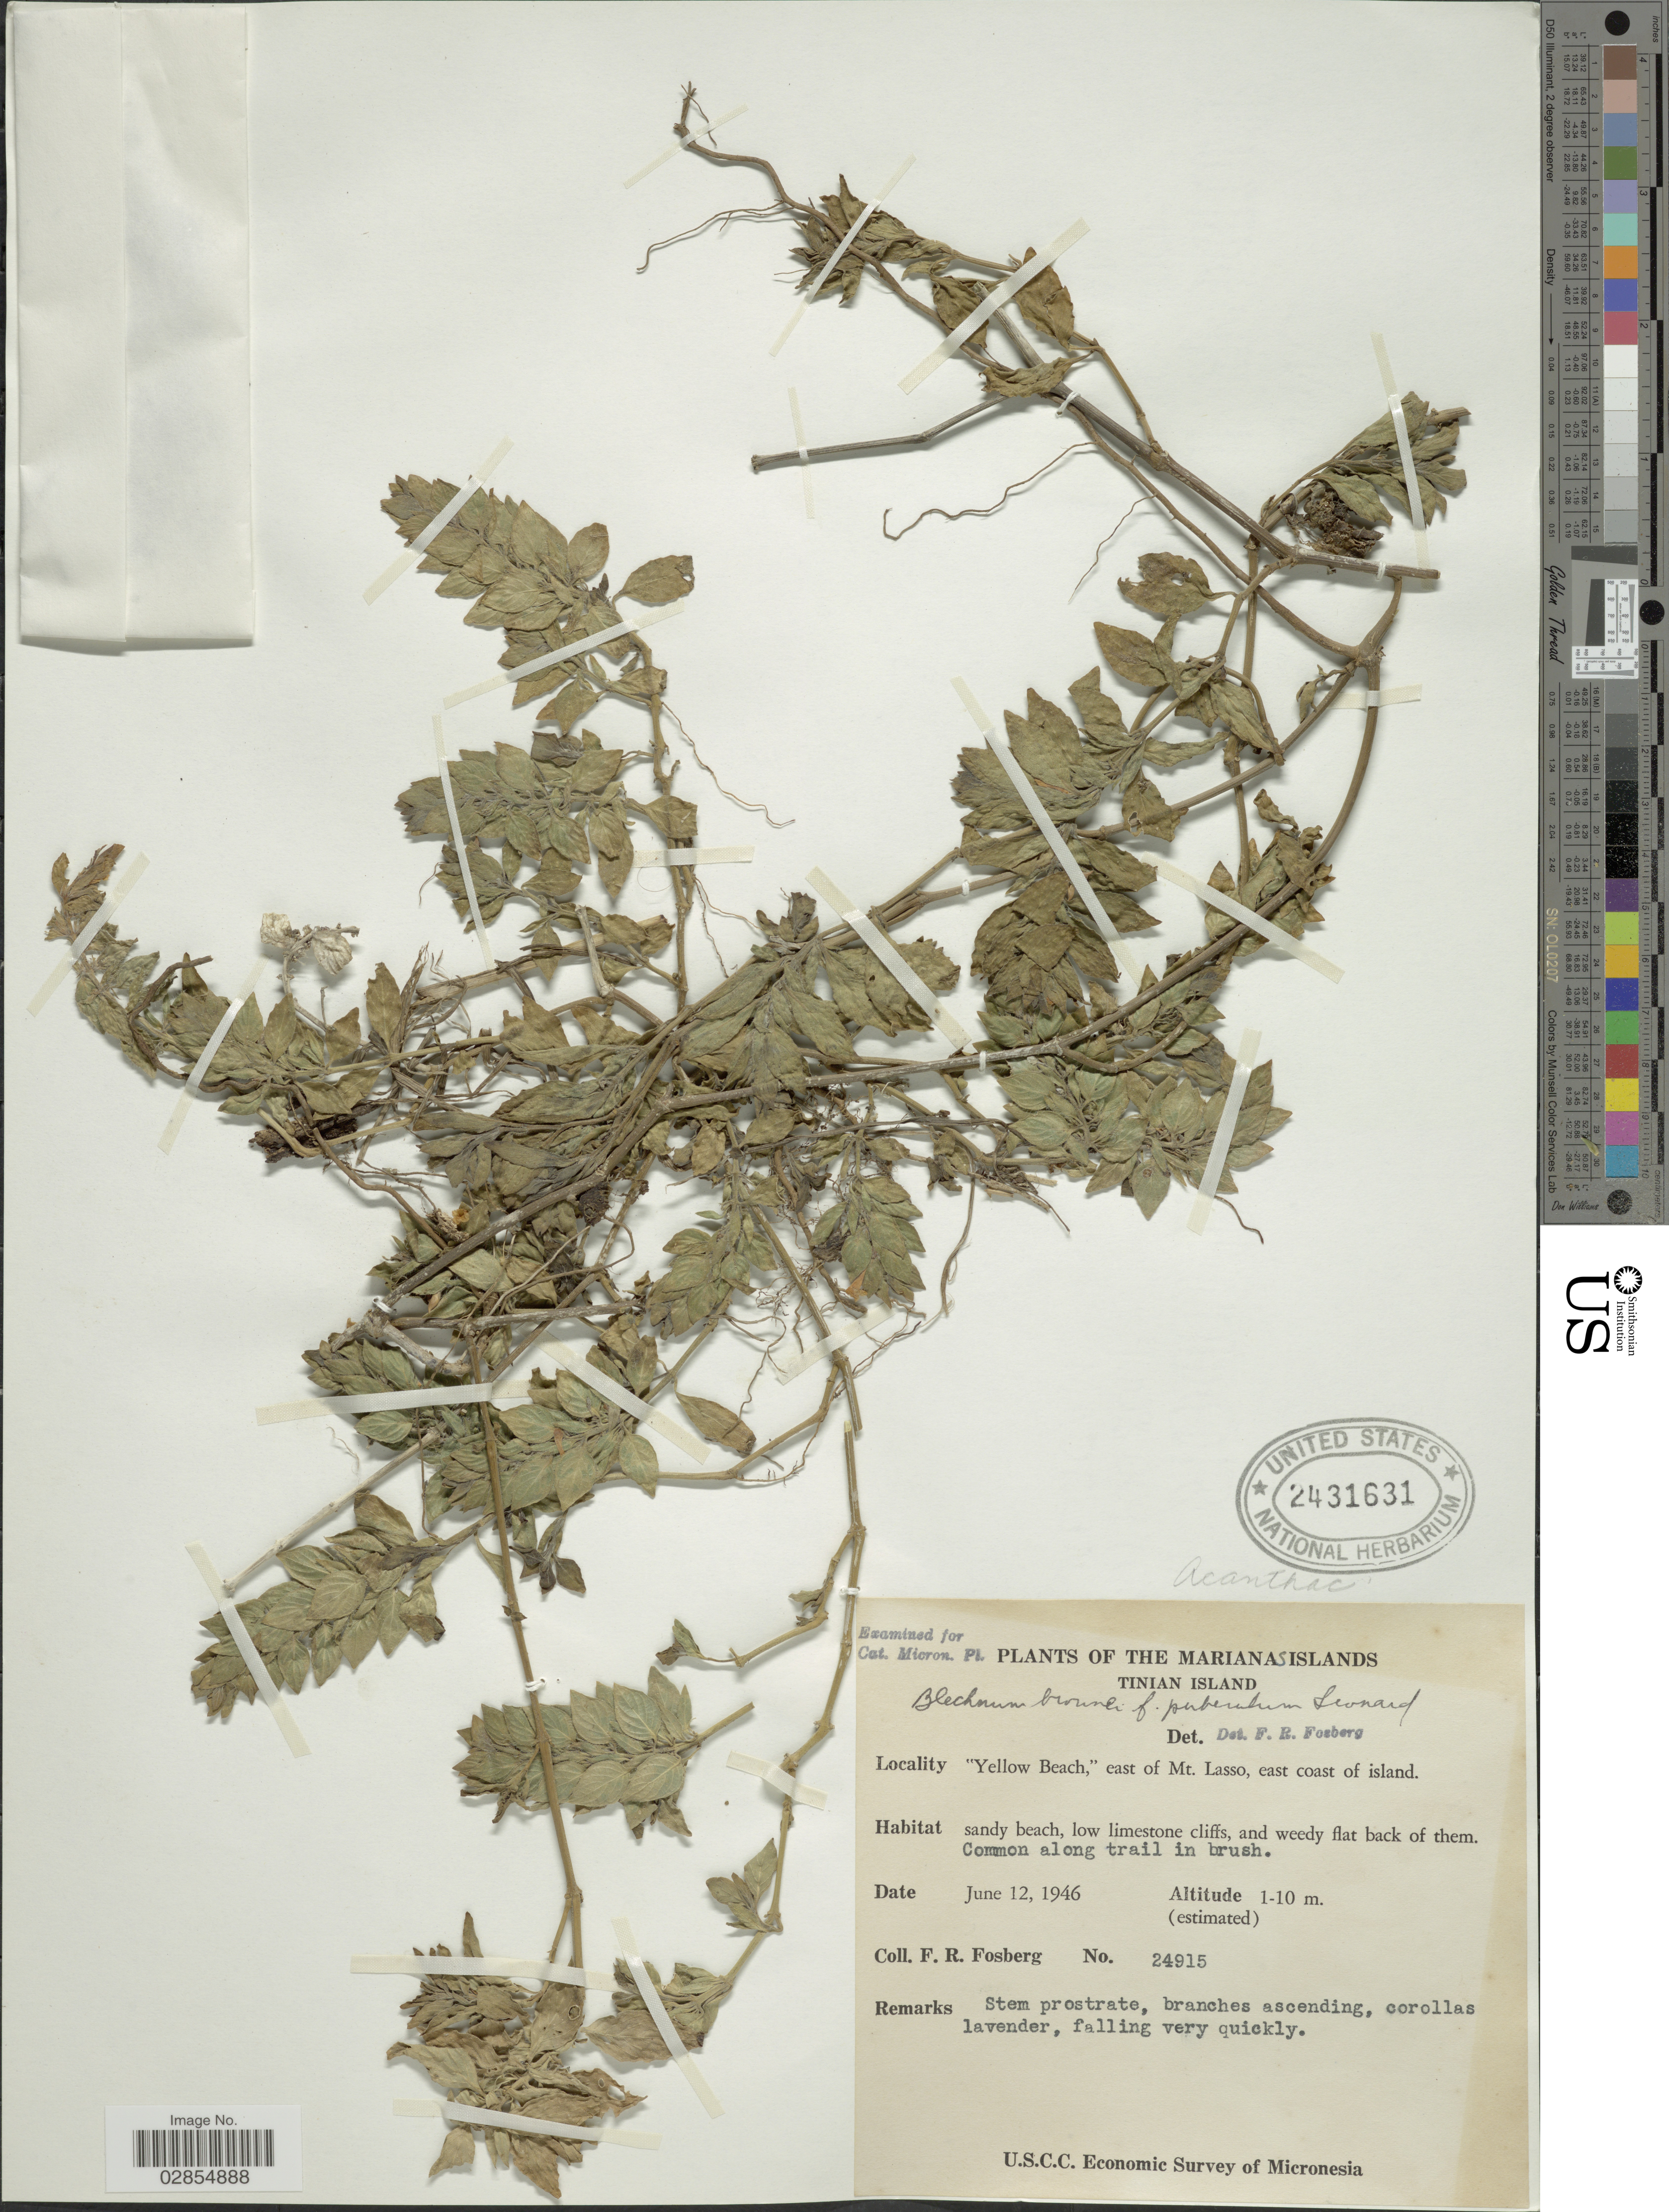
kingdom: Plantae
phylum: Tracheophyta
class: Magnoliopsida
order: Lamiales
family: Acanthaceae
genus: Blechum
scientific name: Blechum pyramidatum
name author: (Lam.) Urb.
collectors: F. R. Fosberg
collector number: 24915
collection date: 1946-06-12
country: Northern Mariana Islands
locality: Marianas Islands. Tinian Island. "Yellow Beach", east of Mt. Lasso, east coast of island.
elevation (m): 1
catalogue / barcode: US 2431631